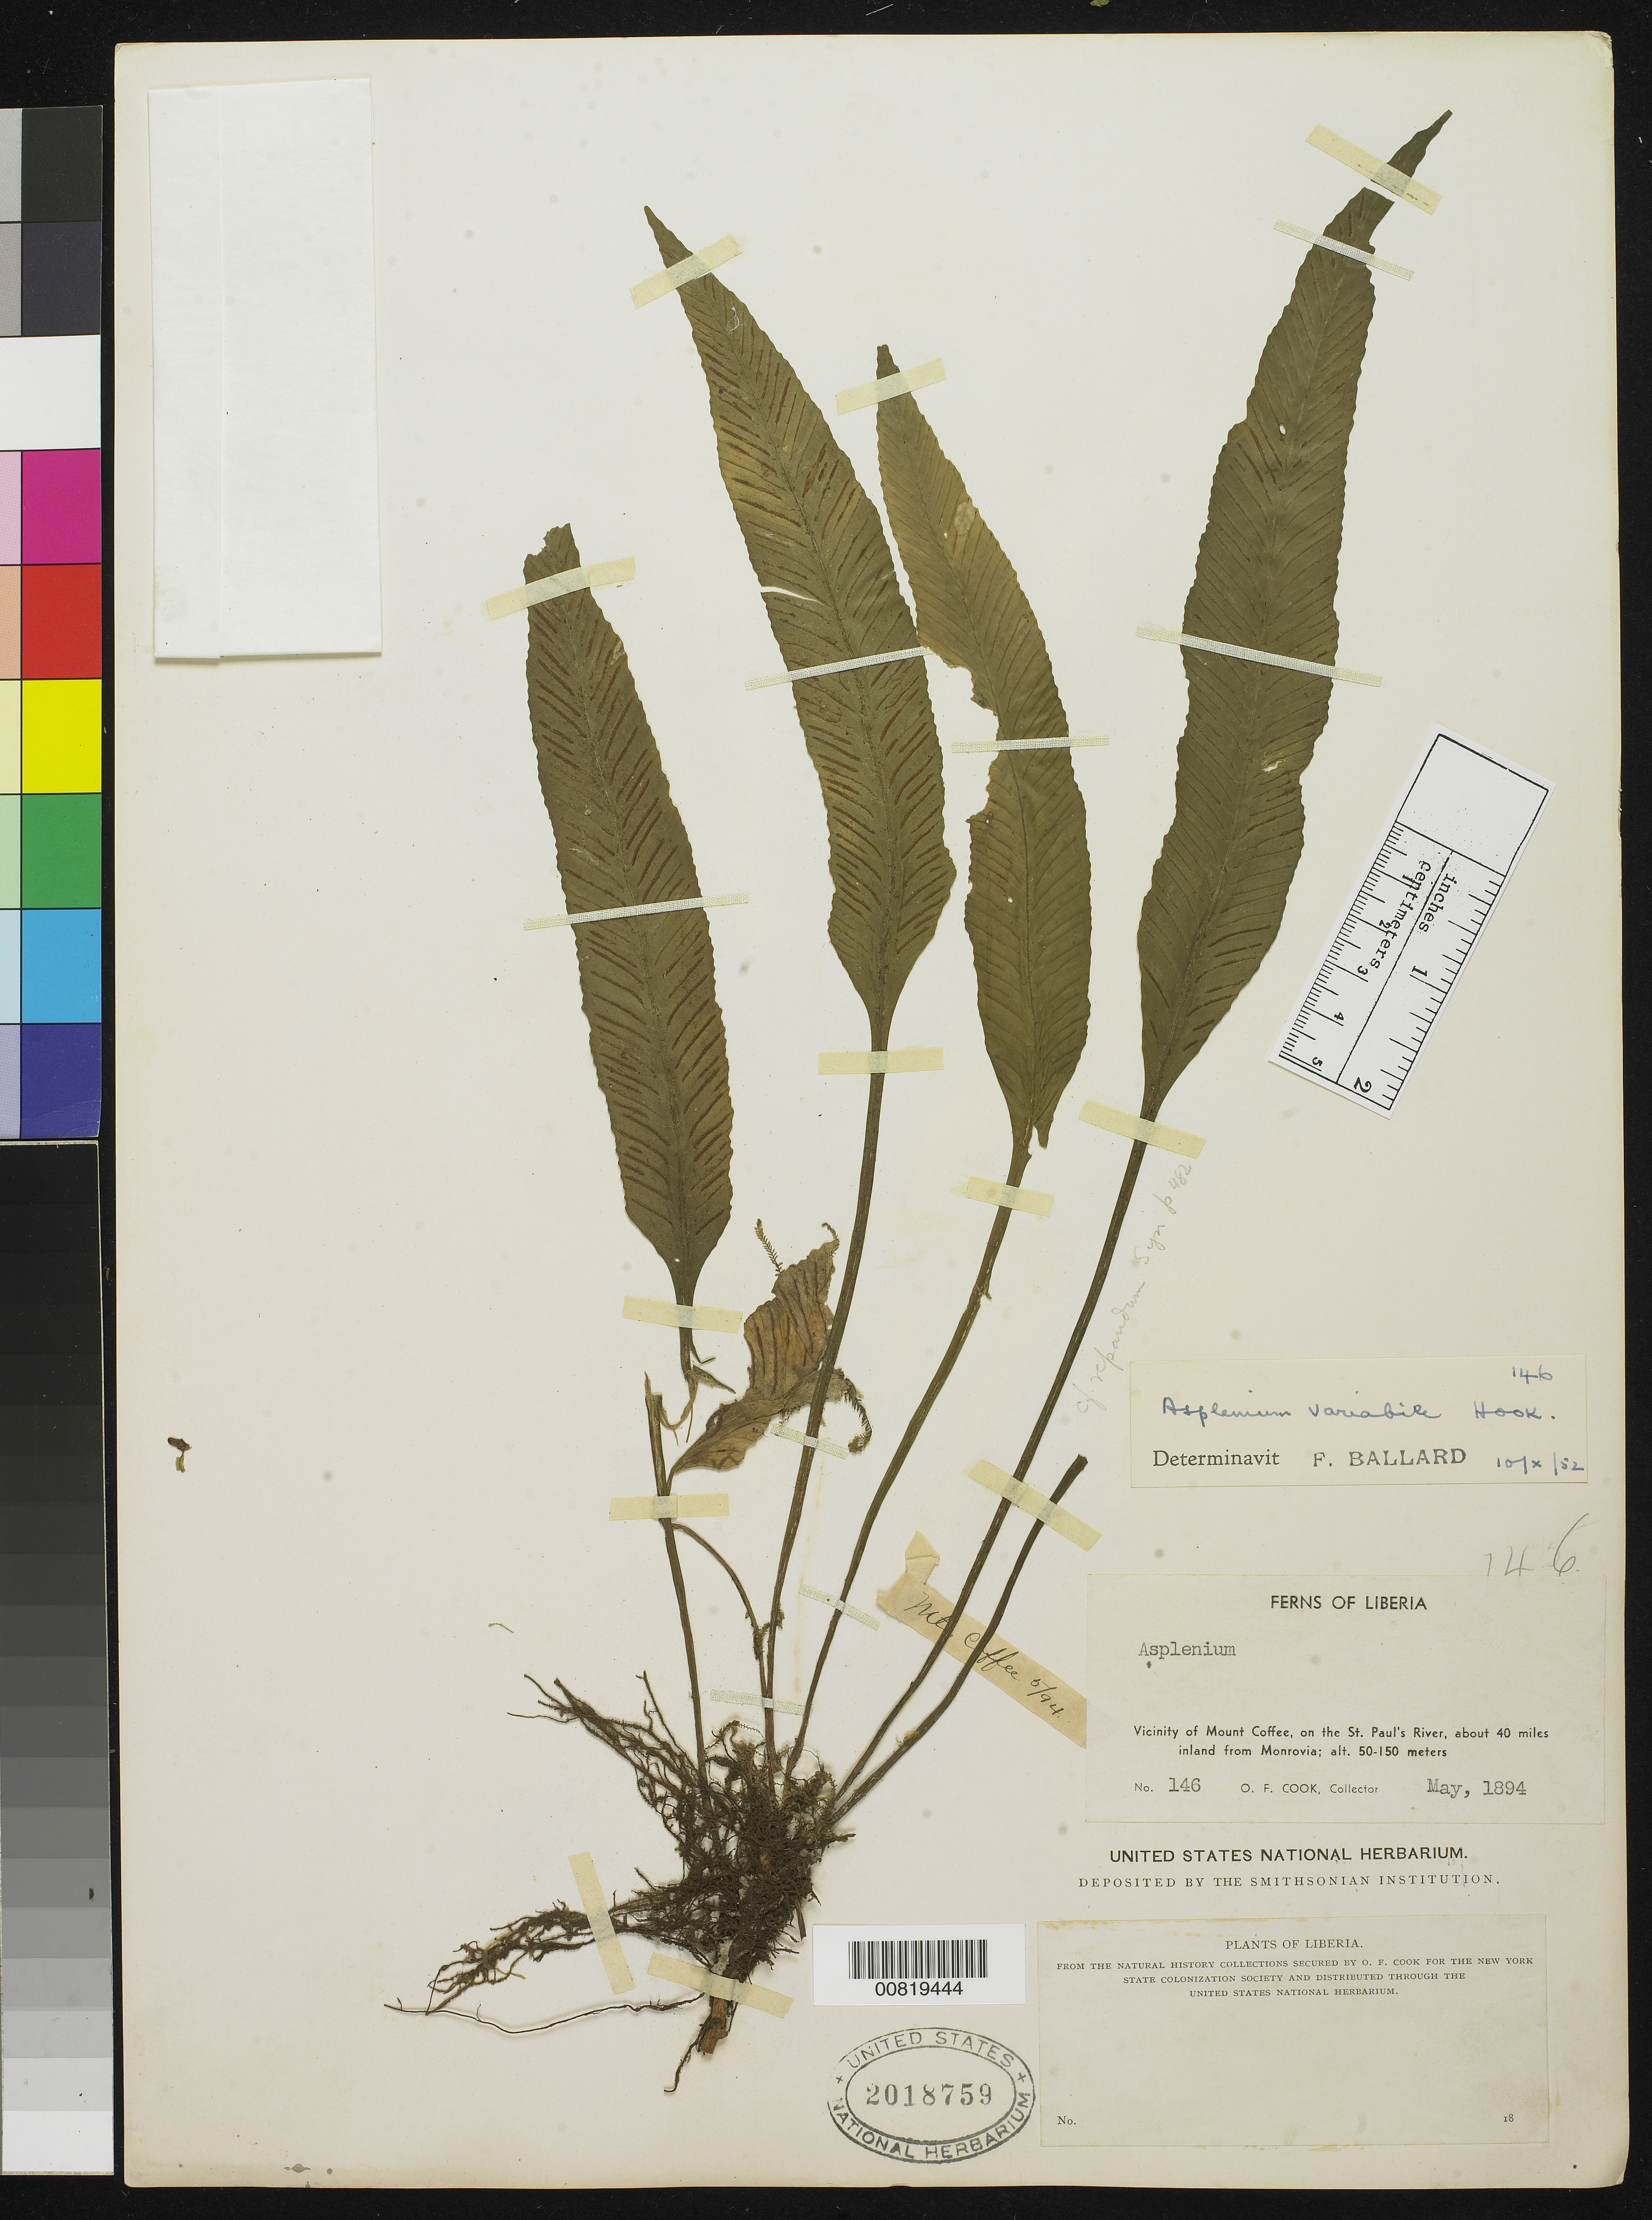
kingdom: Plantae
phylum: Tracheophyta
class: Polypodiopsida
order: Polypodiales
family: Aspleniaceae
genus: Asplenium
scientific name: Asplenium variabile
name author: Hook.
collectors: O. F. Cook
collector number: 146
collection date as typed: May 1894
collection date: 1894-05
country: Liberia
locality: Vicinity of Mt. Coffee, on the St. Paul's River, about 40 miles inland from Monrovia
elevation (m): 50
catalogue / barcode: US 2018759